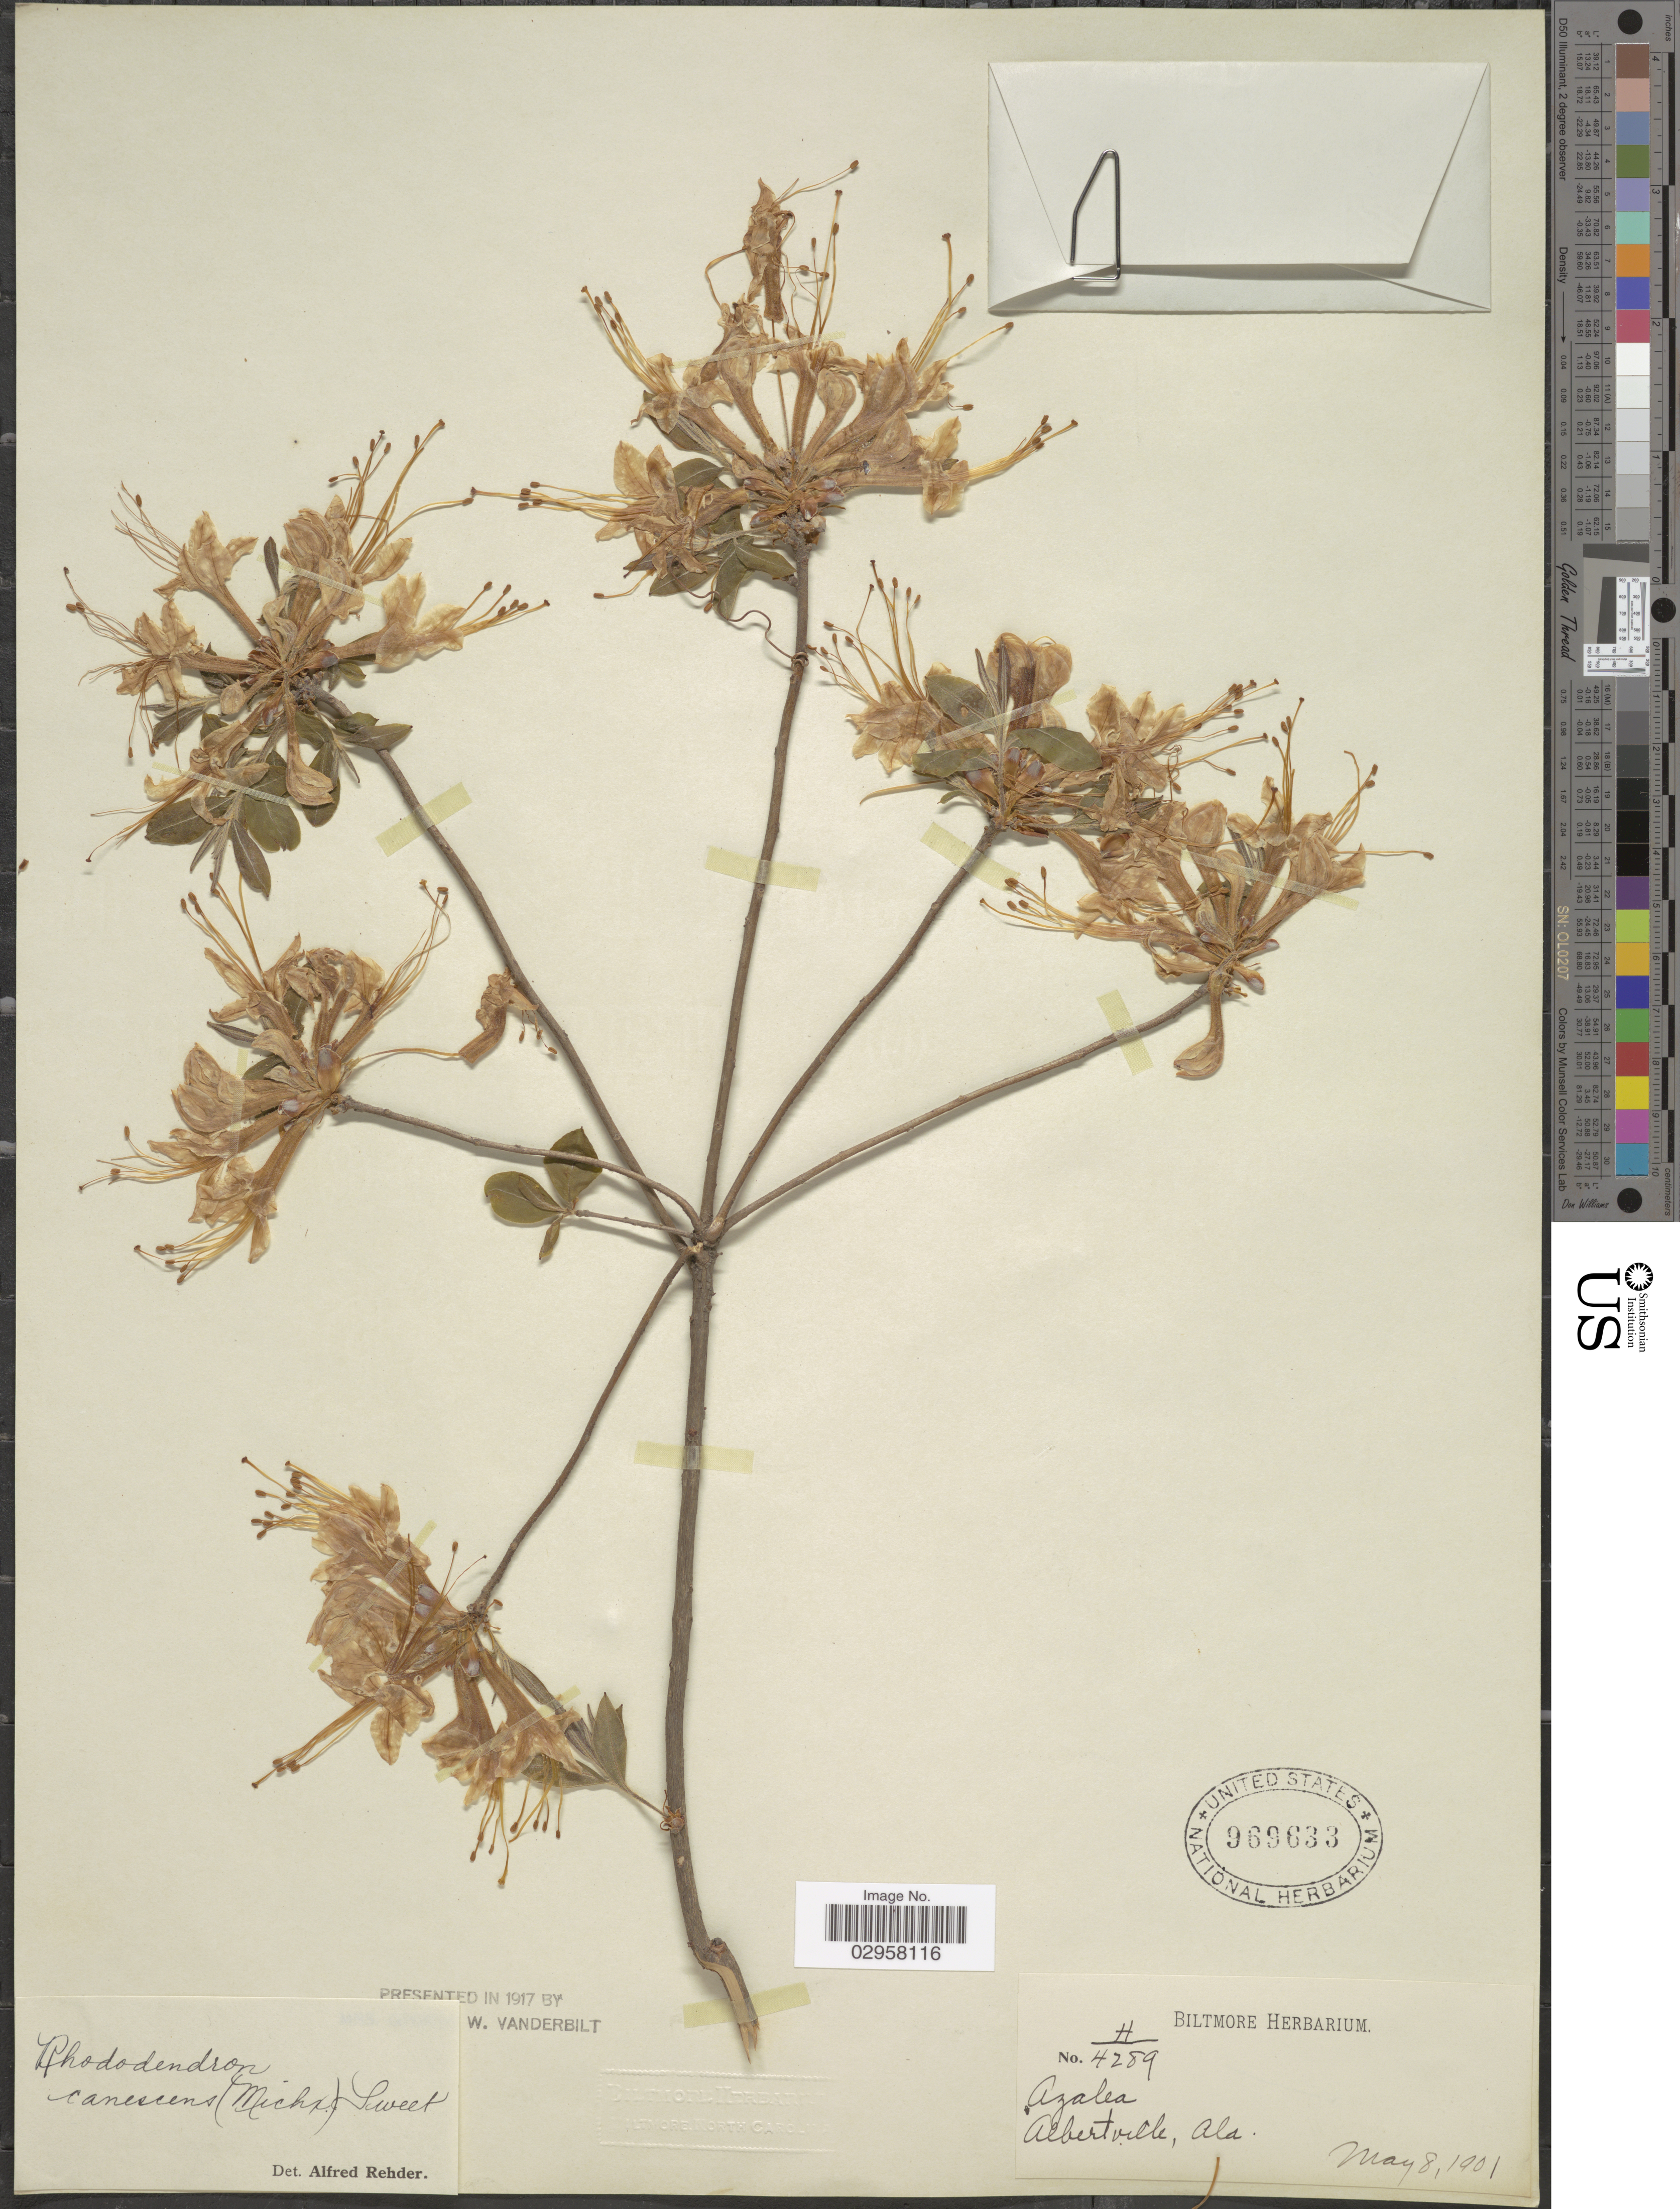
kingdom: Plantae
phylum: Tracheophyta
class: Magnoliopsida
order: Ericales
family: Ericaceae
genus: Rhododendron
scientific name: Rhododendron canescens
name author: (Michx.) Sweet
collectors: ex herb. Biltmore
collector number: H/4289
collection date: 1901-05-08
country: United States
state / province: Alabama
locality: Albertville.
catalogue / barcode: US 969633